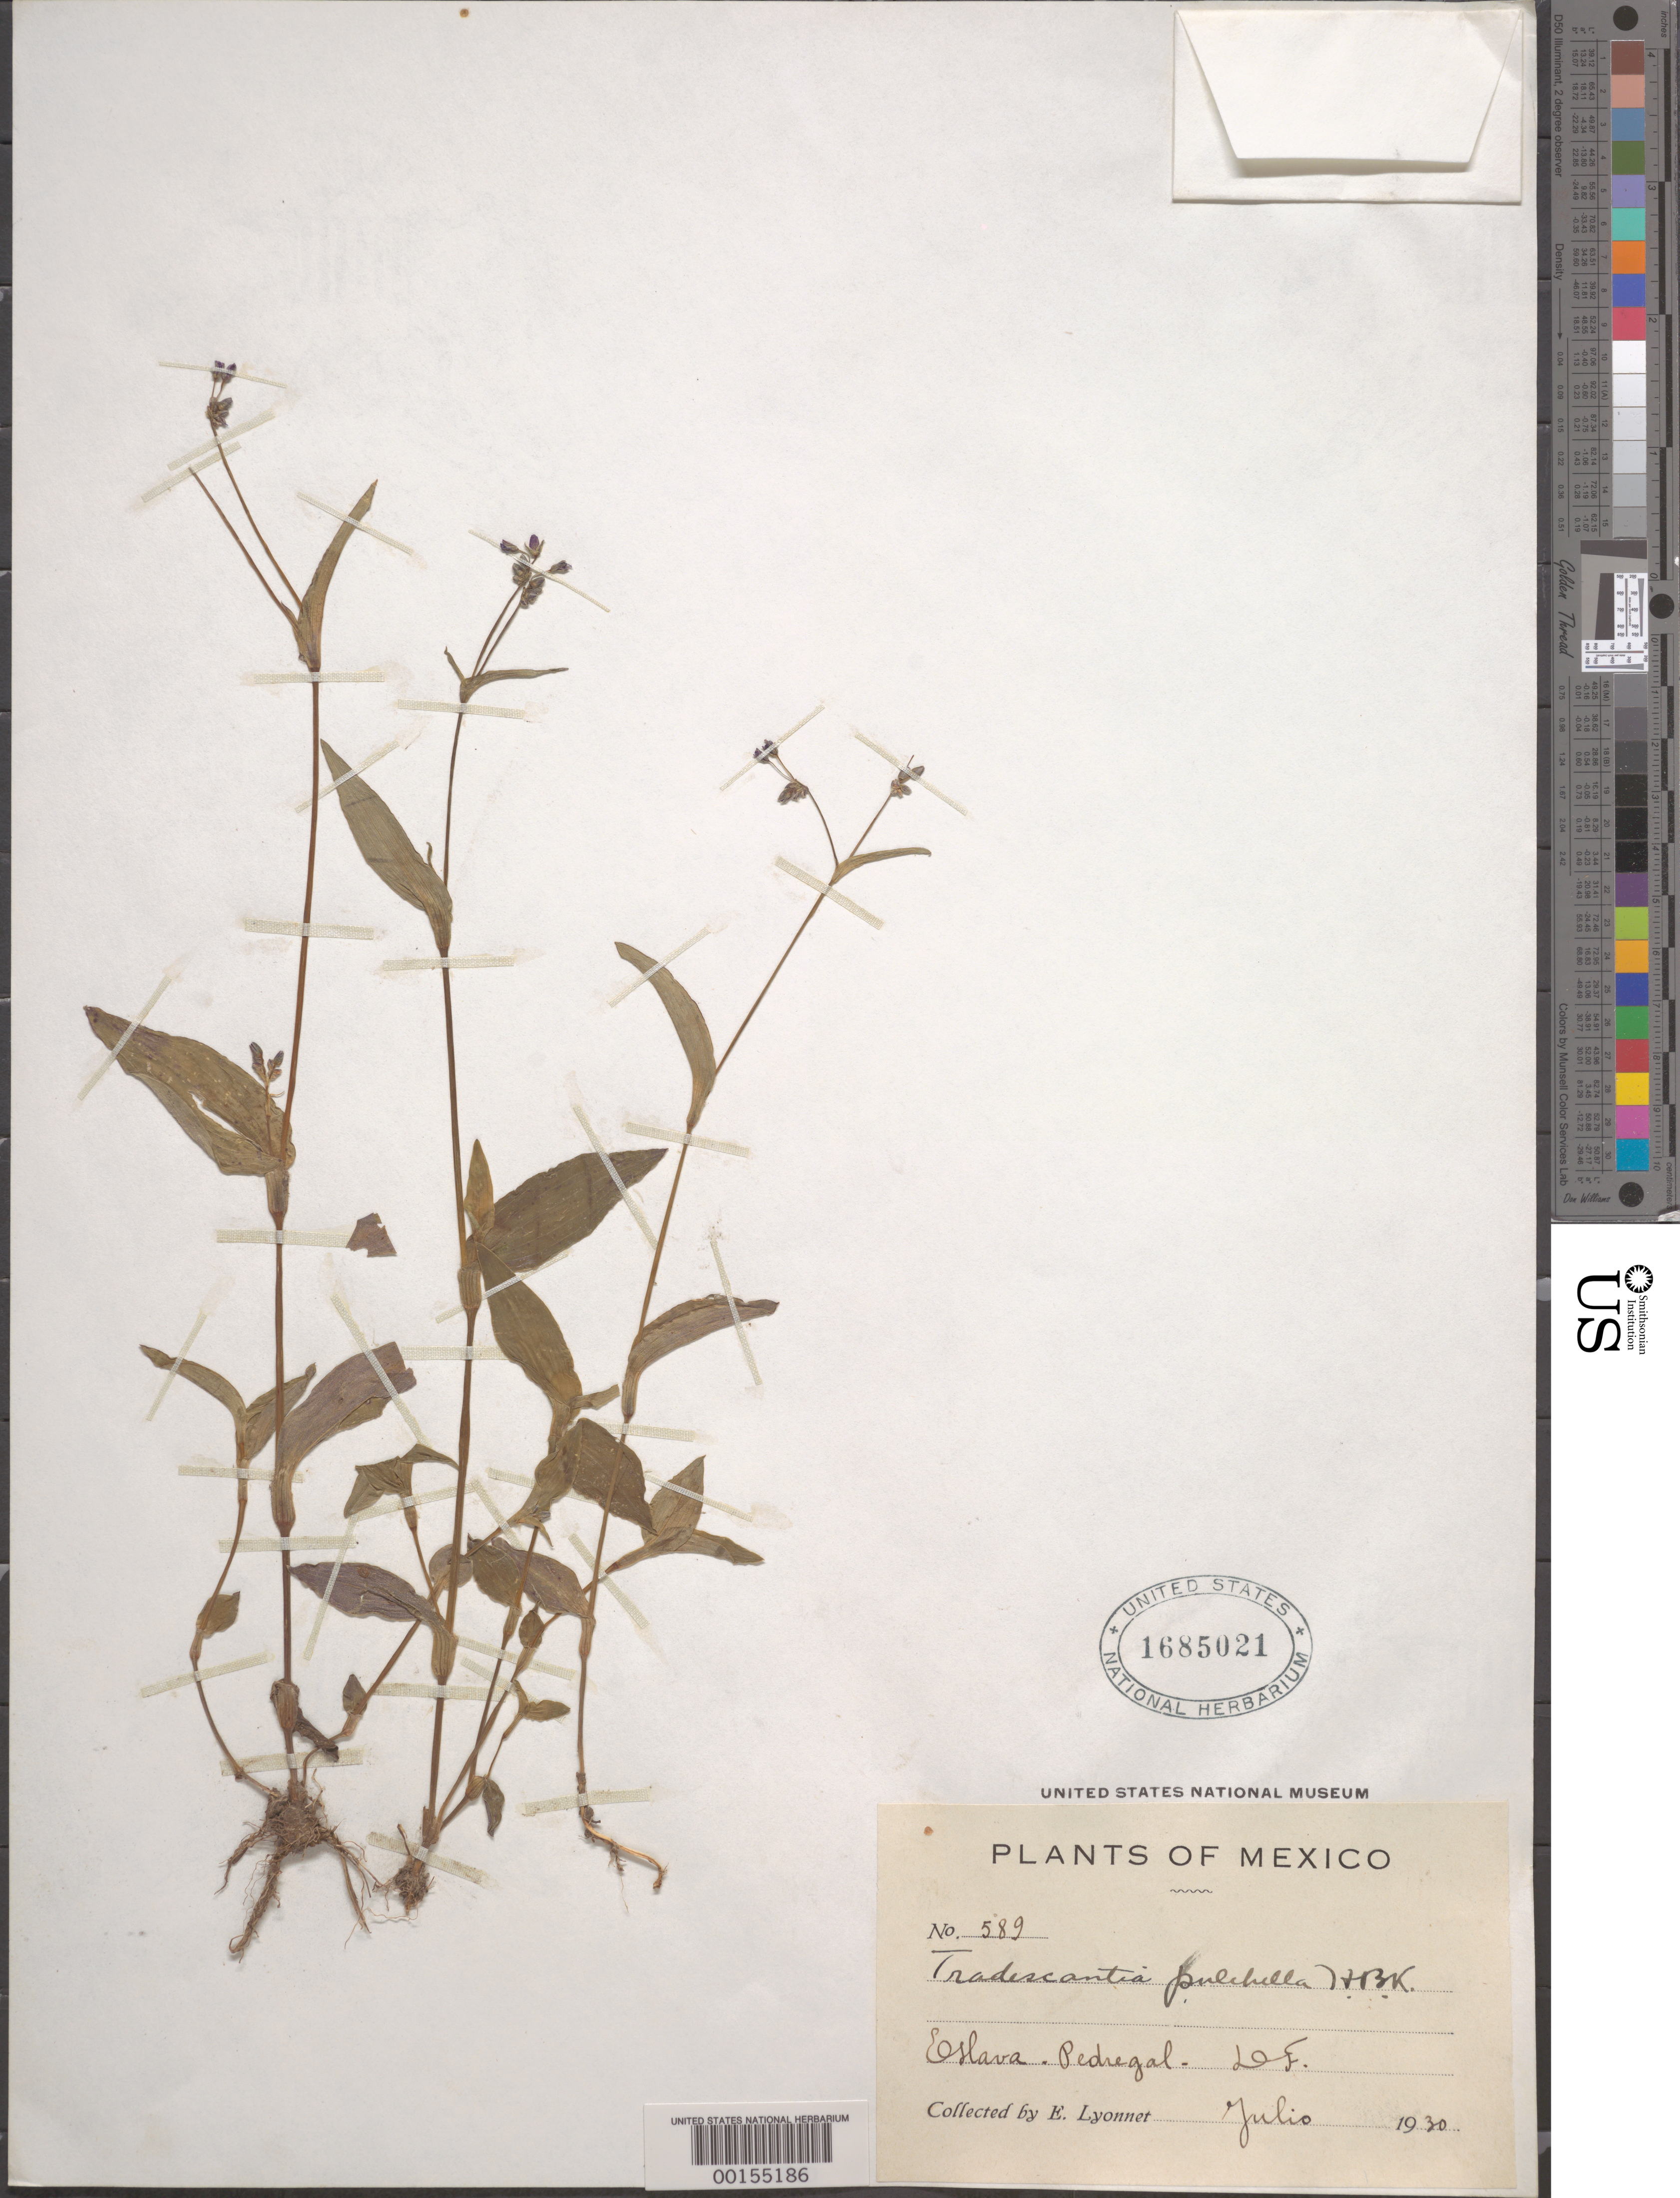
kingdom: Plantae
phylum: Tracheophyta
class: Liliopsida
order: Commelinales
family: Commelinaceae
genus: Gibasis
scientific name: Gibasis pulchella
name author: (Kunth) Raf.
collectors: Bro. E. Lyonnet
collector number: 589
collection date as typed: Jul 1930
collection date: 1930-07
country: Mexico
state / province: Distrito Federal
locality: Enslava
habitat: Pedregal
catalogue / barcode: US 1685021